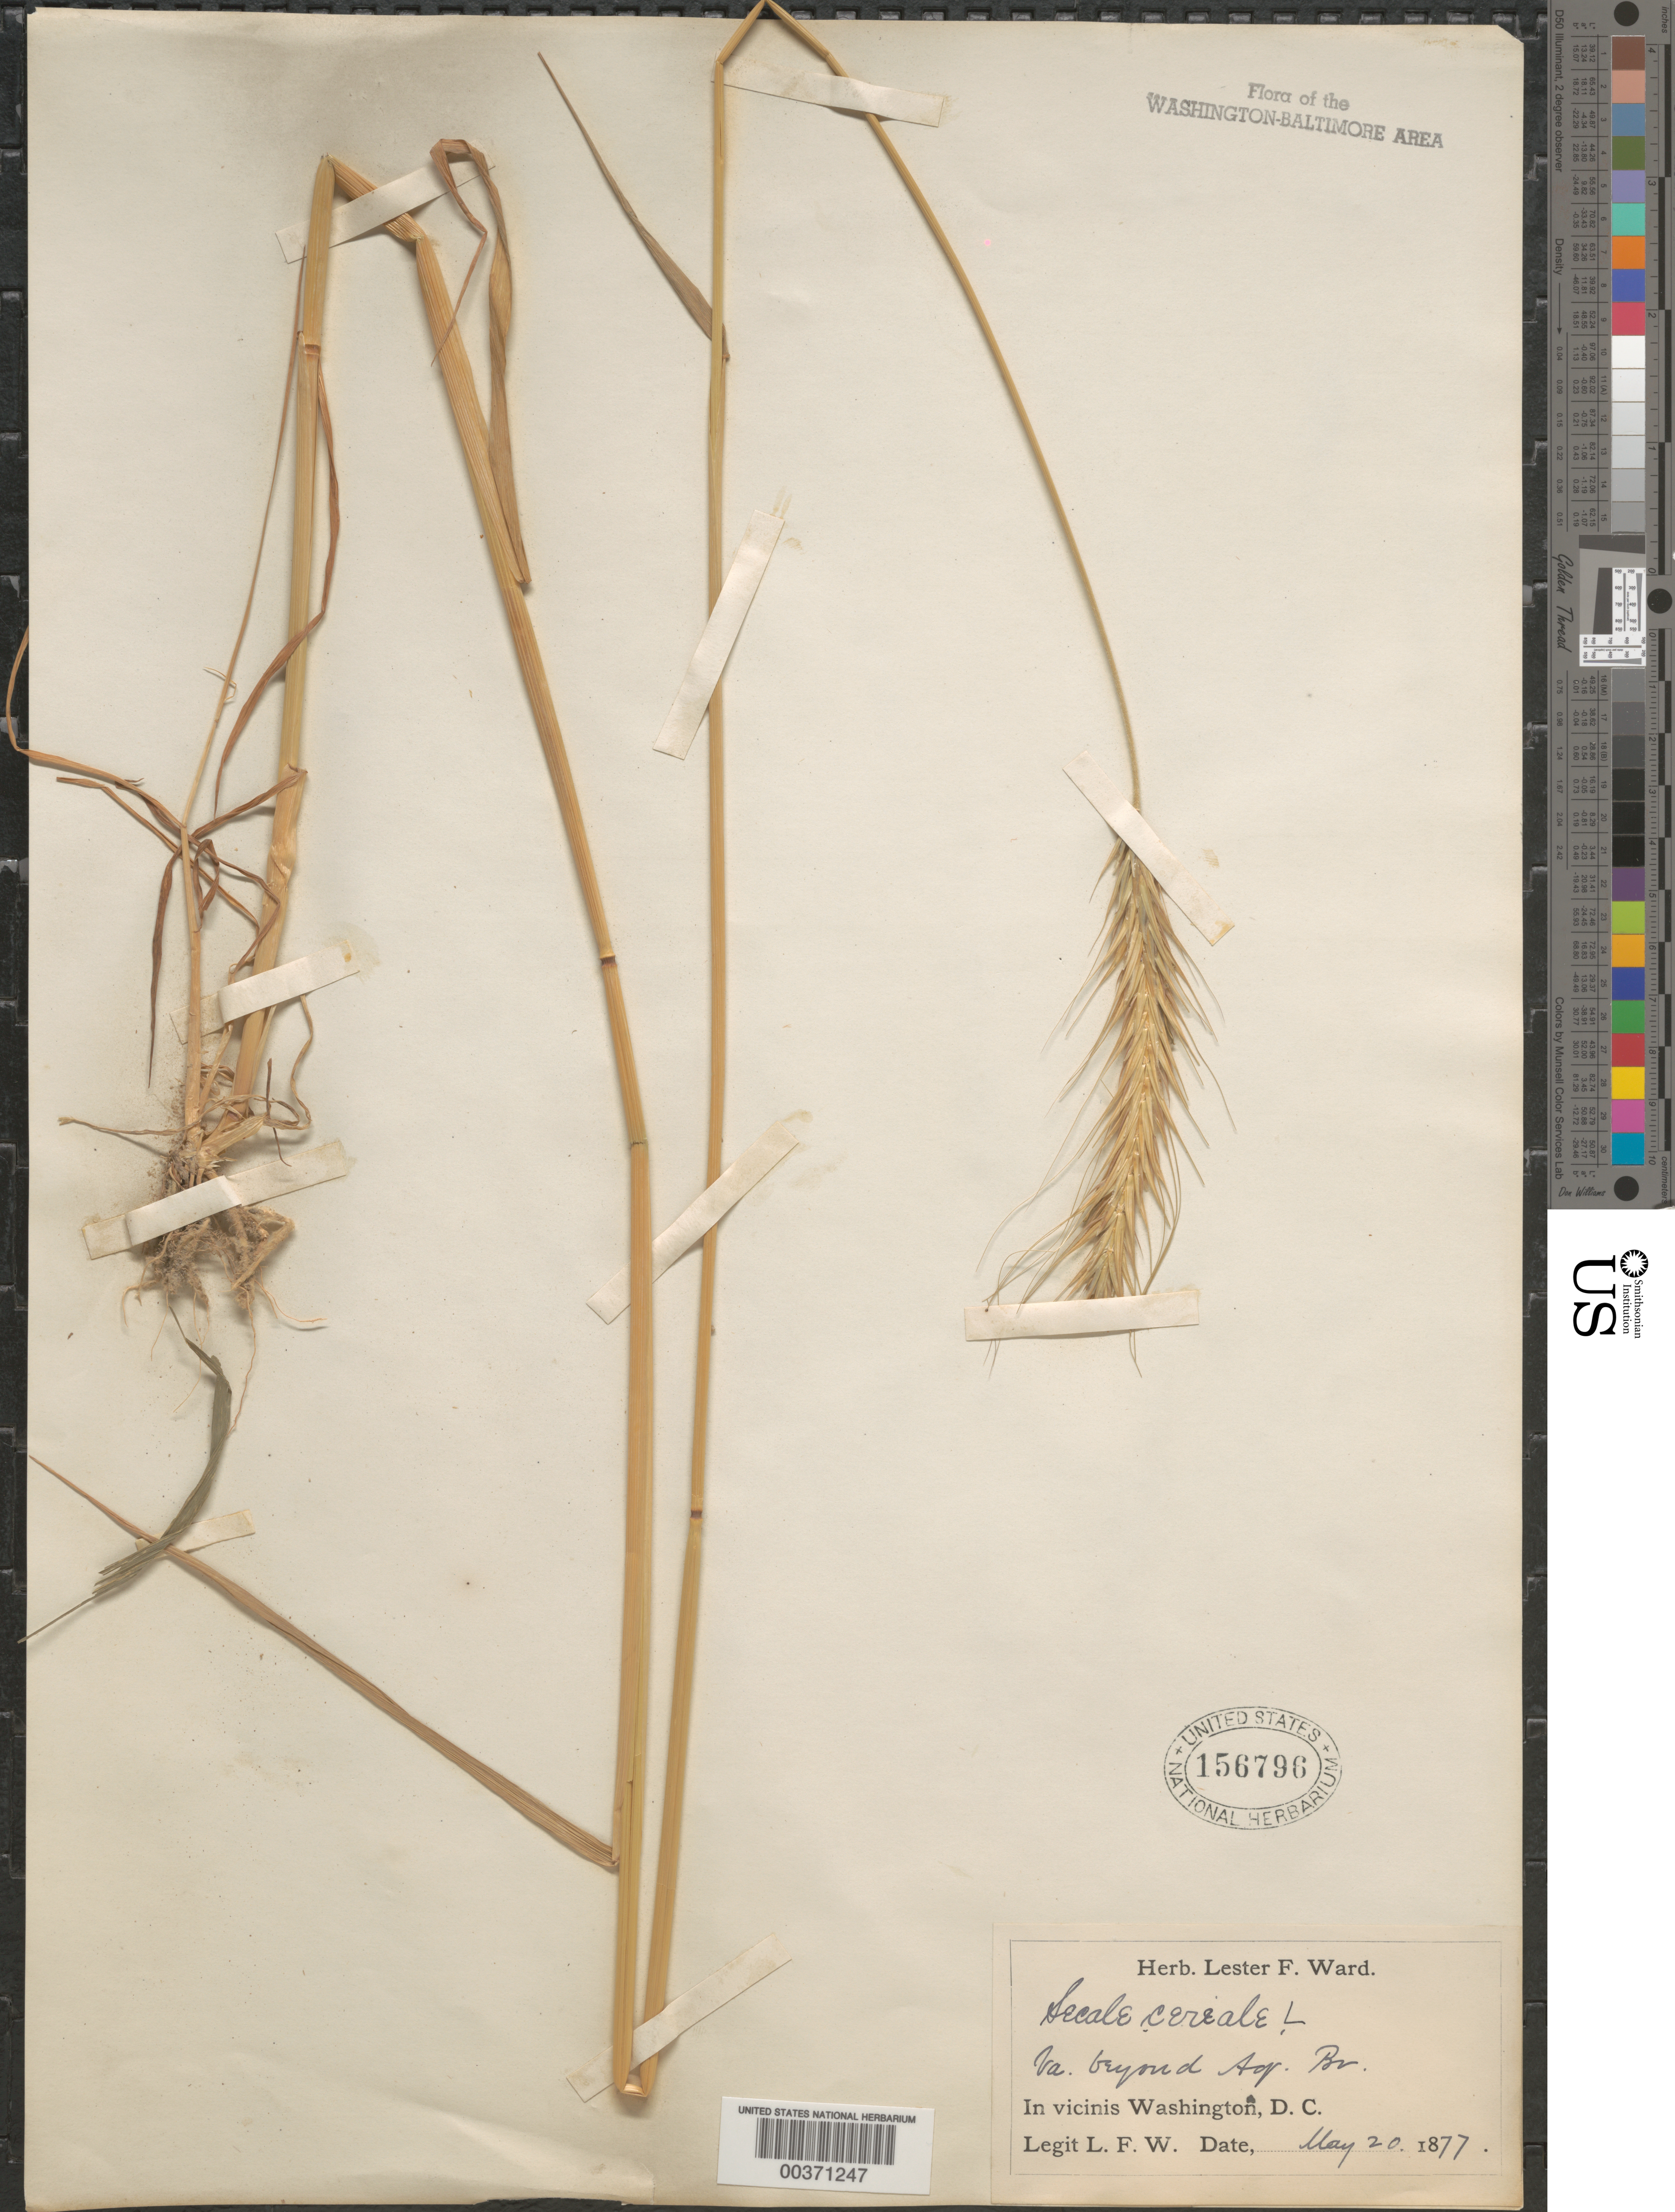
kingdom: Plantae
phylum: Tracheophyta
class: Liliopsida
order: Poales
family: Poaceae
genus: Secale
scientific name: Secale cereale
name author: L.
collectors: L. F. Ward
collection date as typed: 20 May 1877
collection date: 1877-05-20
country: United States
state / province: Virginia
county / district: Fairfax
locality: Beyond Aqueduct Bridge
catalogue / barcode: US 156796